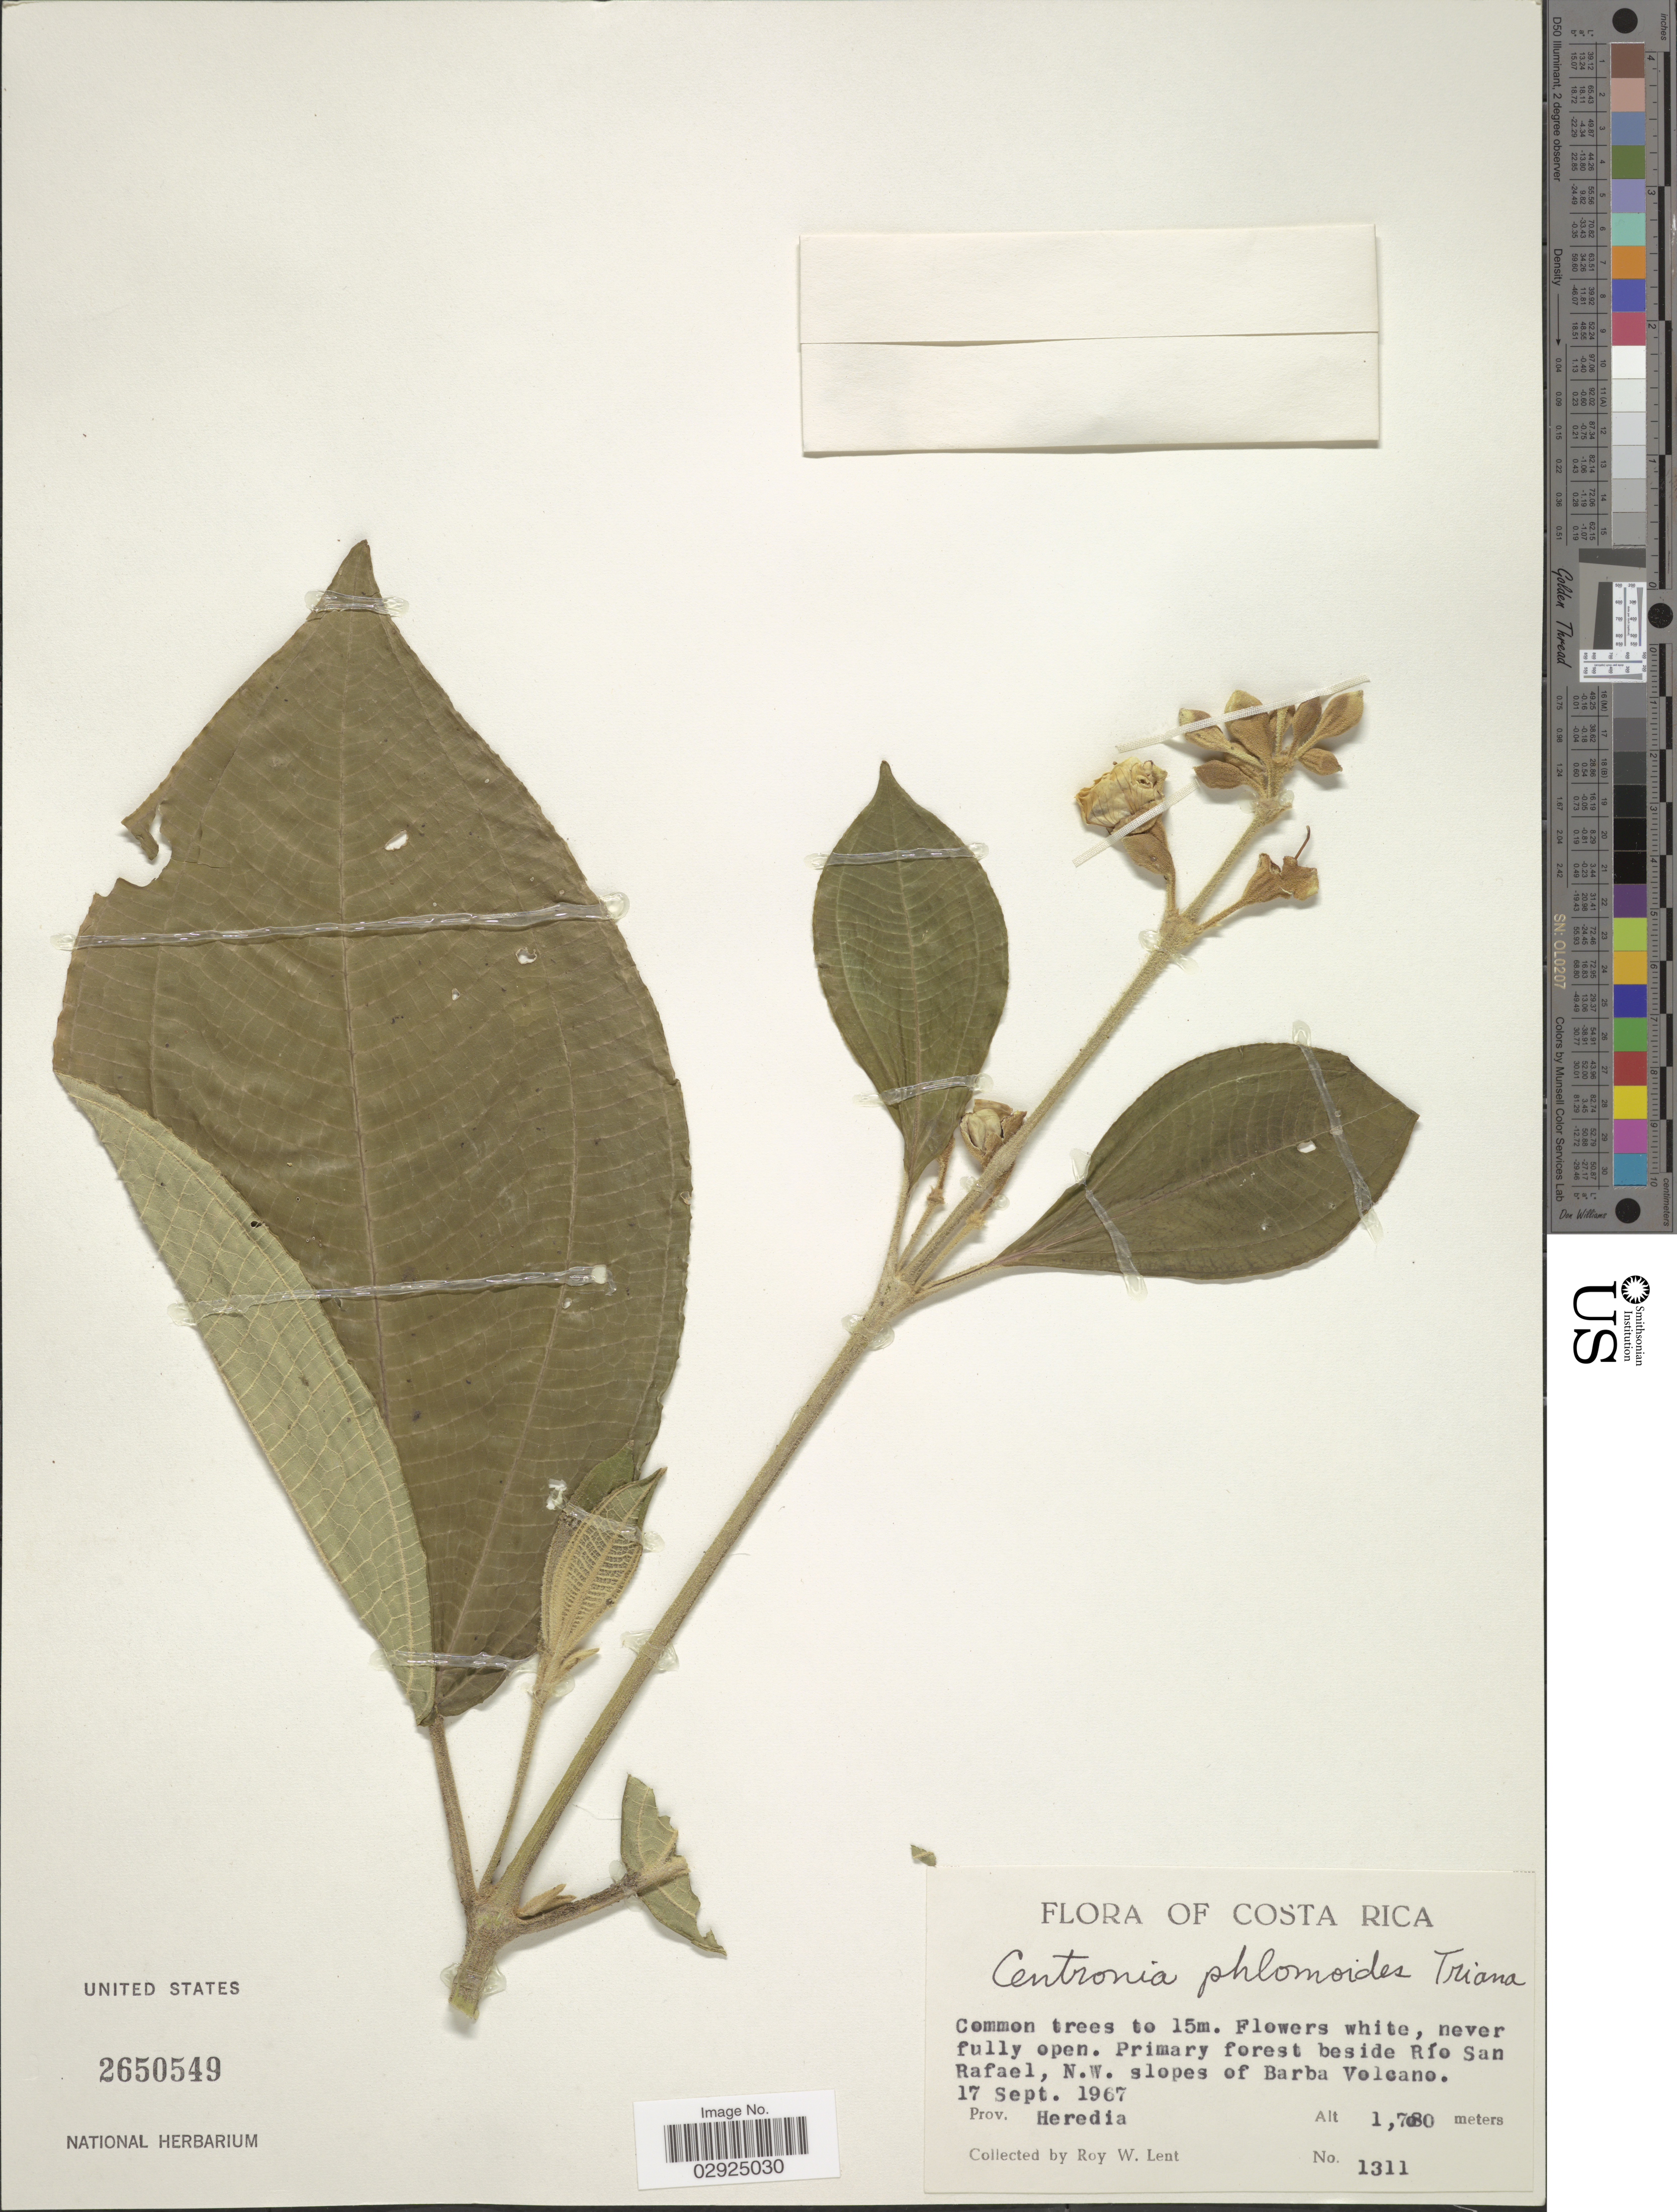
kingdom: Plantae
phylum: Tracheophyta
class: Magnoliopsida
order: Myrtales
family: Melastomataceae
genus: Meriania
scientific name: Meriania phlomoides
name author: (Triana) Almeda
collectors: R. W. Lent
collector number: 1311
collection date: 1967-09-17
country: Costa Rica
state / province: Heredia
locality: Primary forest beside Río San Rafael, N.W. slopes of Barba Volcano, Prov. Heredia.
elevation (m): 1780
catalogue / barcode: US 2650549